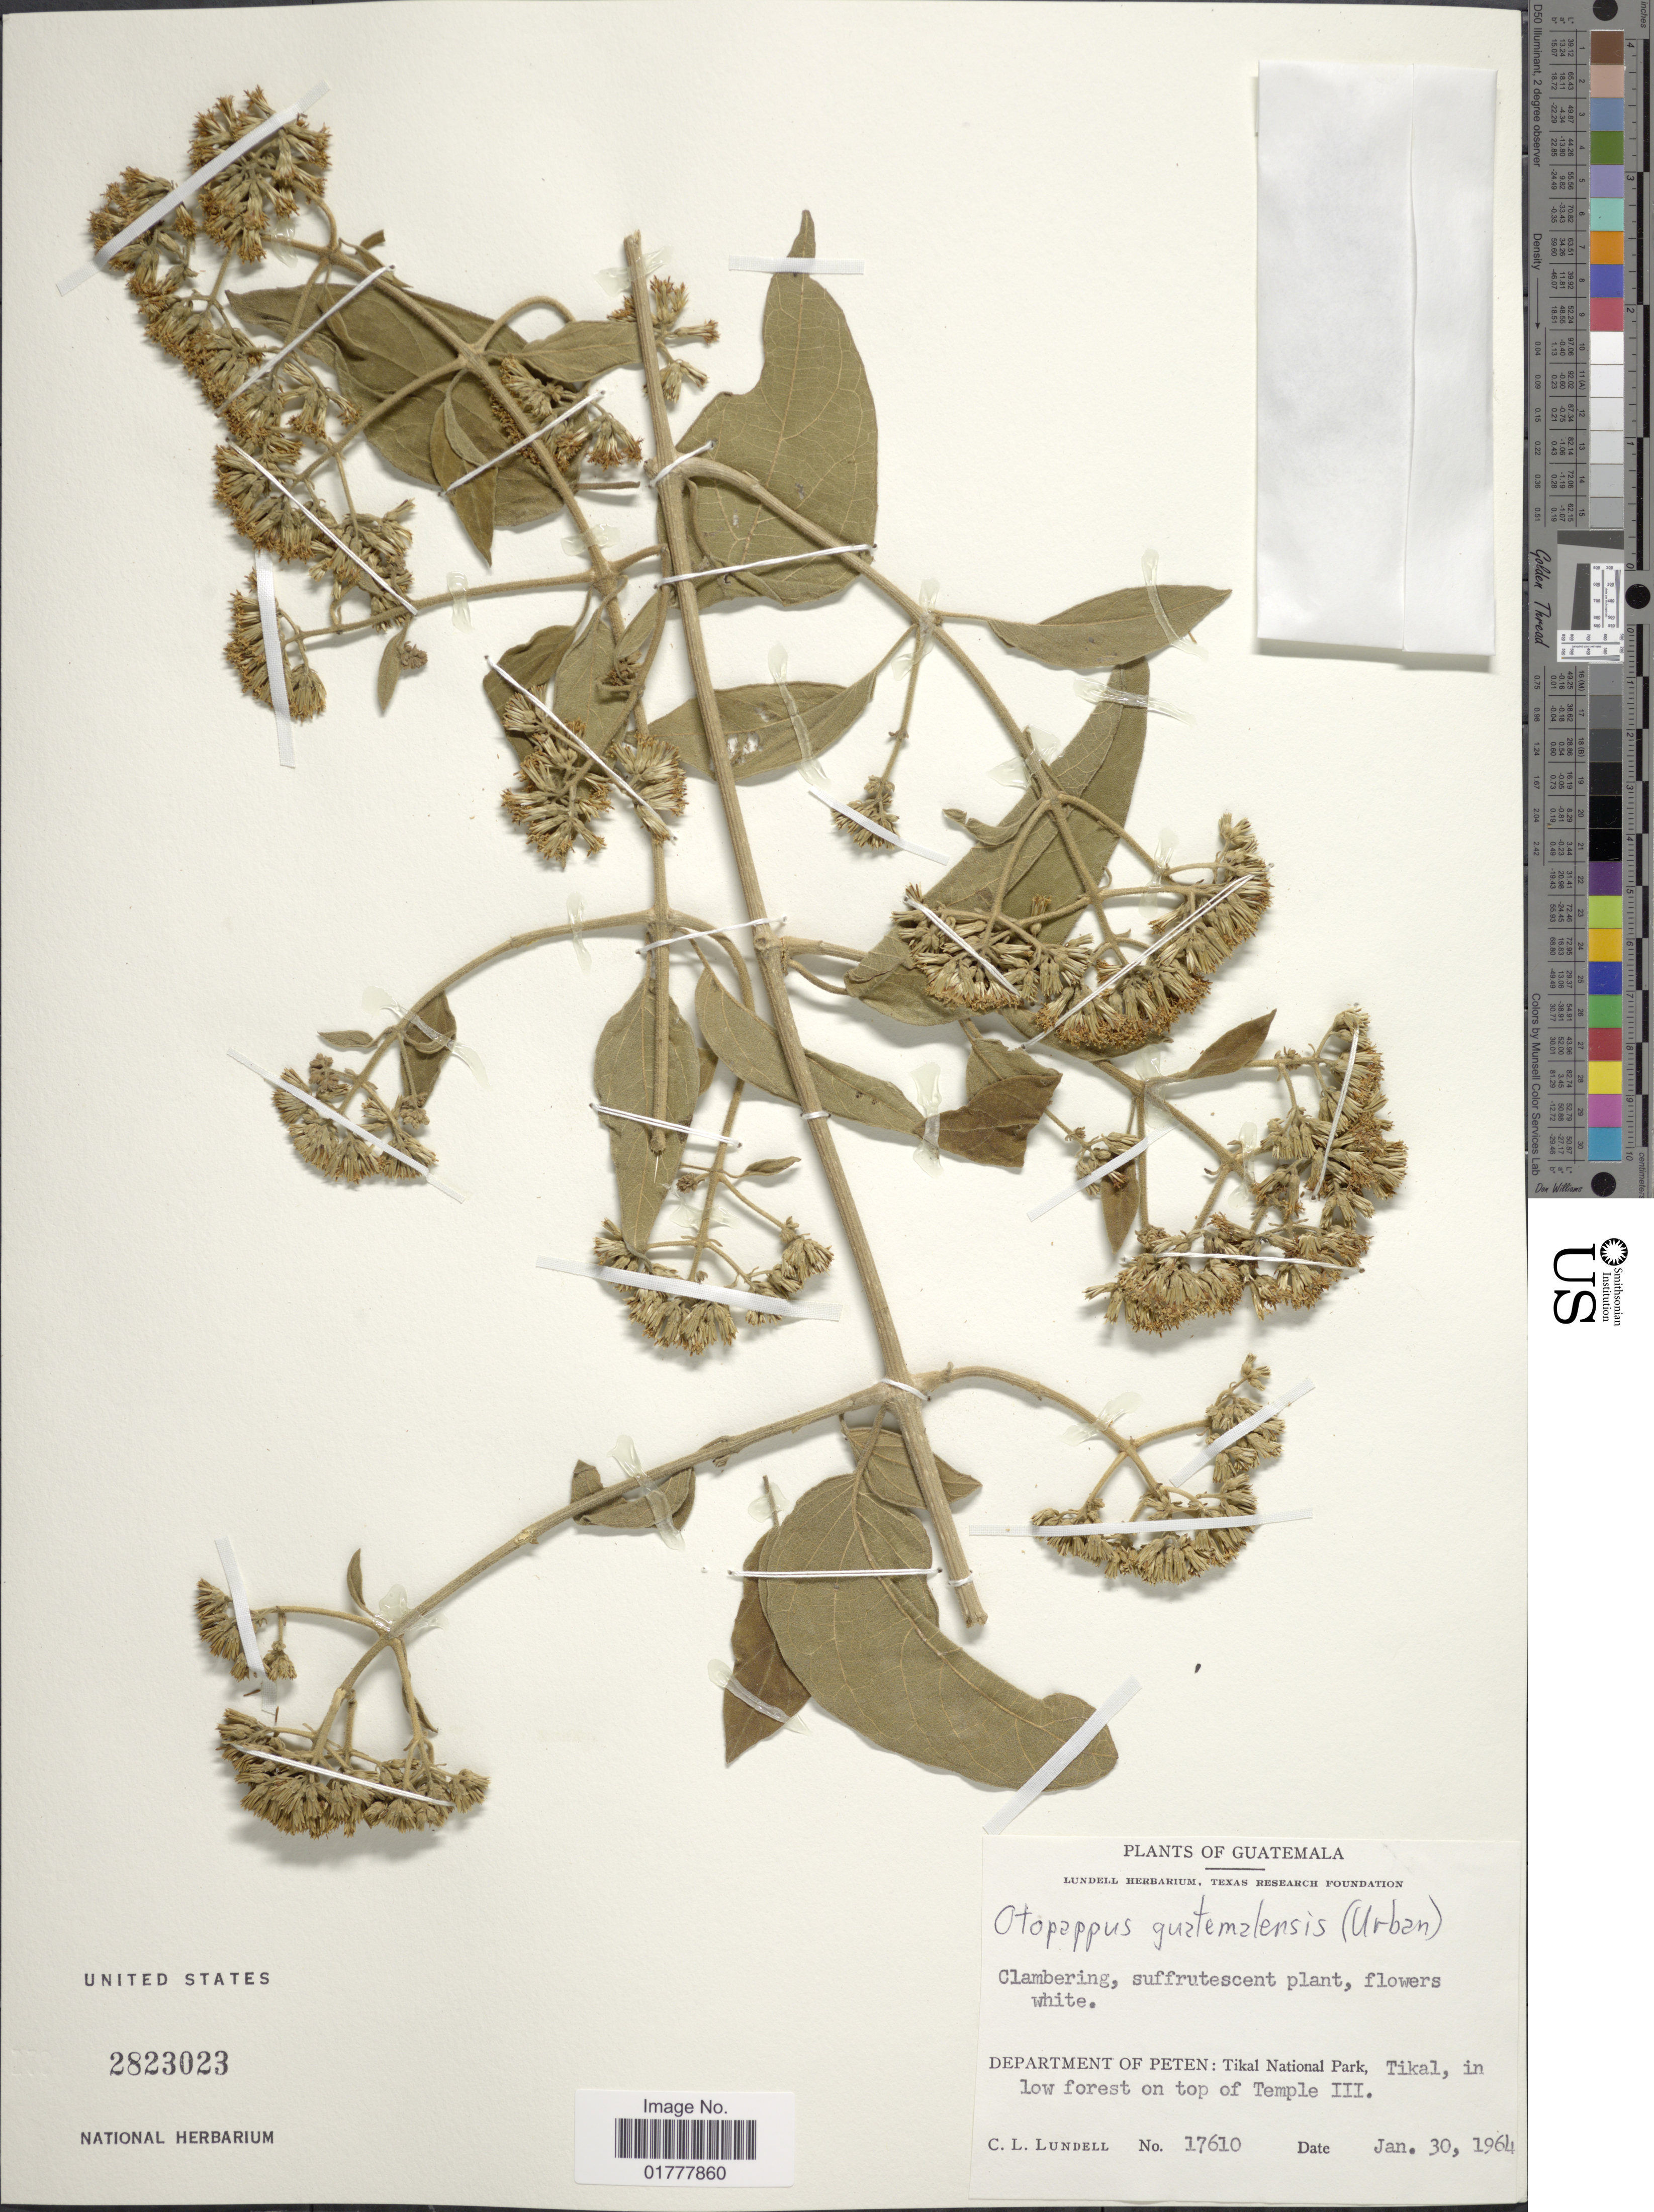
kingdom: Plantae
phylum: Tracheophyta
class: Magnoliopsida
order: Asterales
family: Asteraceae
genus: Otopappus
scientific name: Otopappus guatemalensis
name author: (Urb.) R.L. Hartm. & Steussy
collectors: C. L. Lundell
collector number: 17610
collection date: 1964-01-30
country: Guatemala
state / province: El Petén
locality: Department of Peten: Tikal National Park, Tikal, in lowr forest on top of Temple III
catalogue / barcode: US 2823023